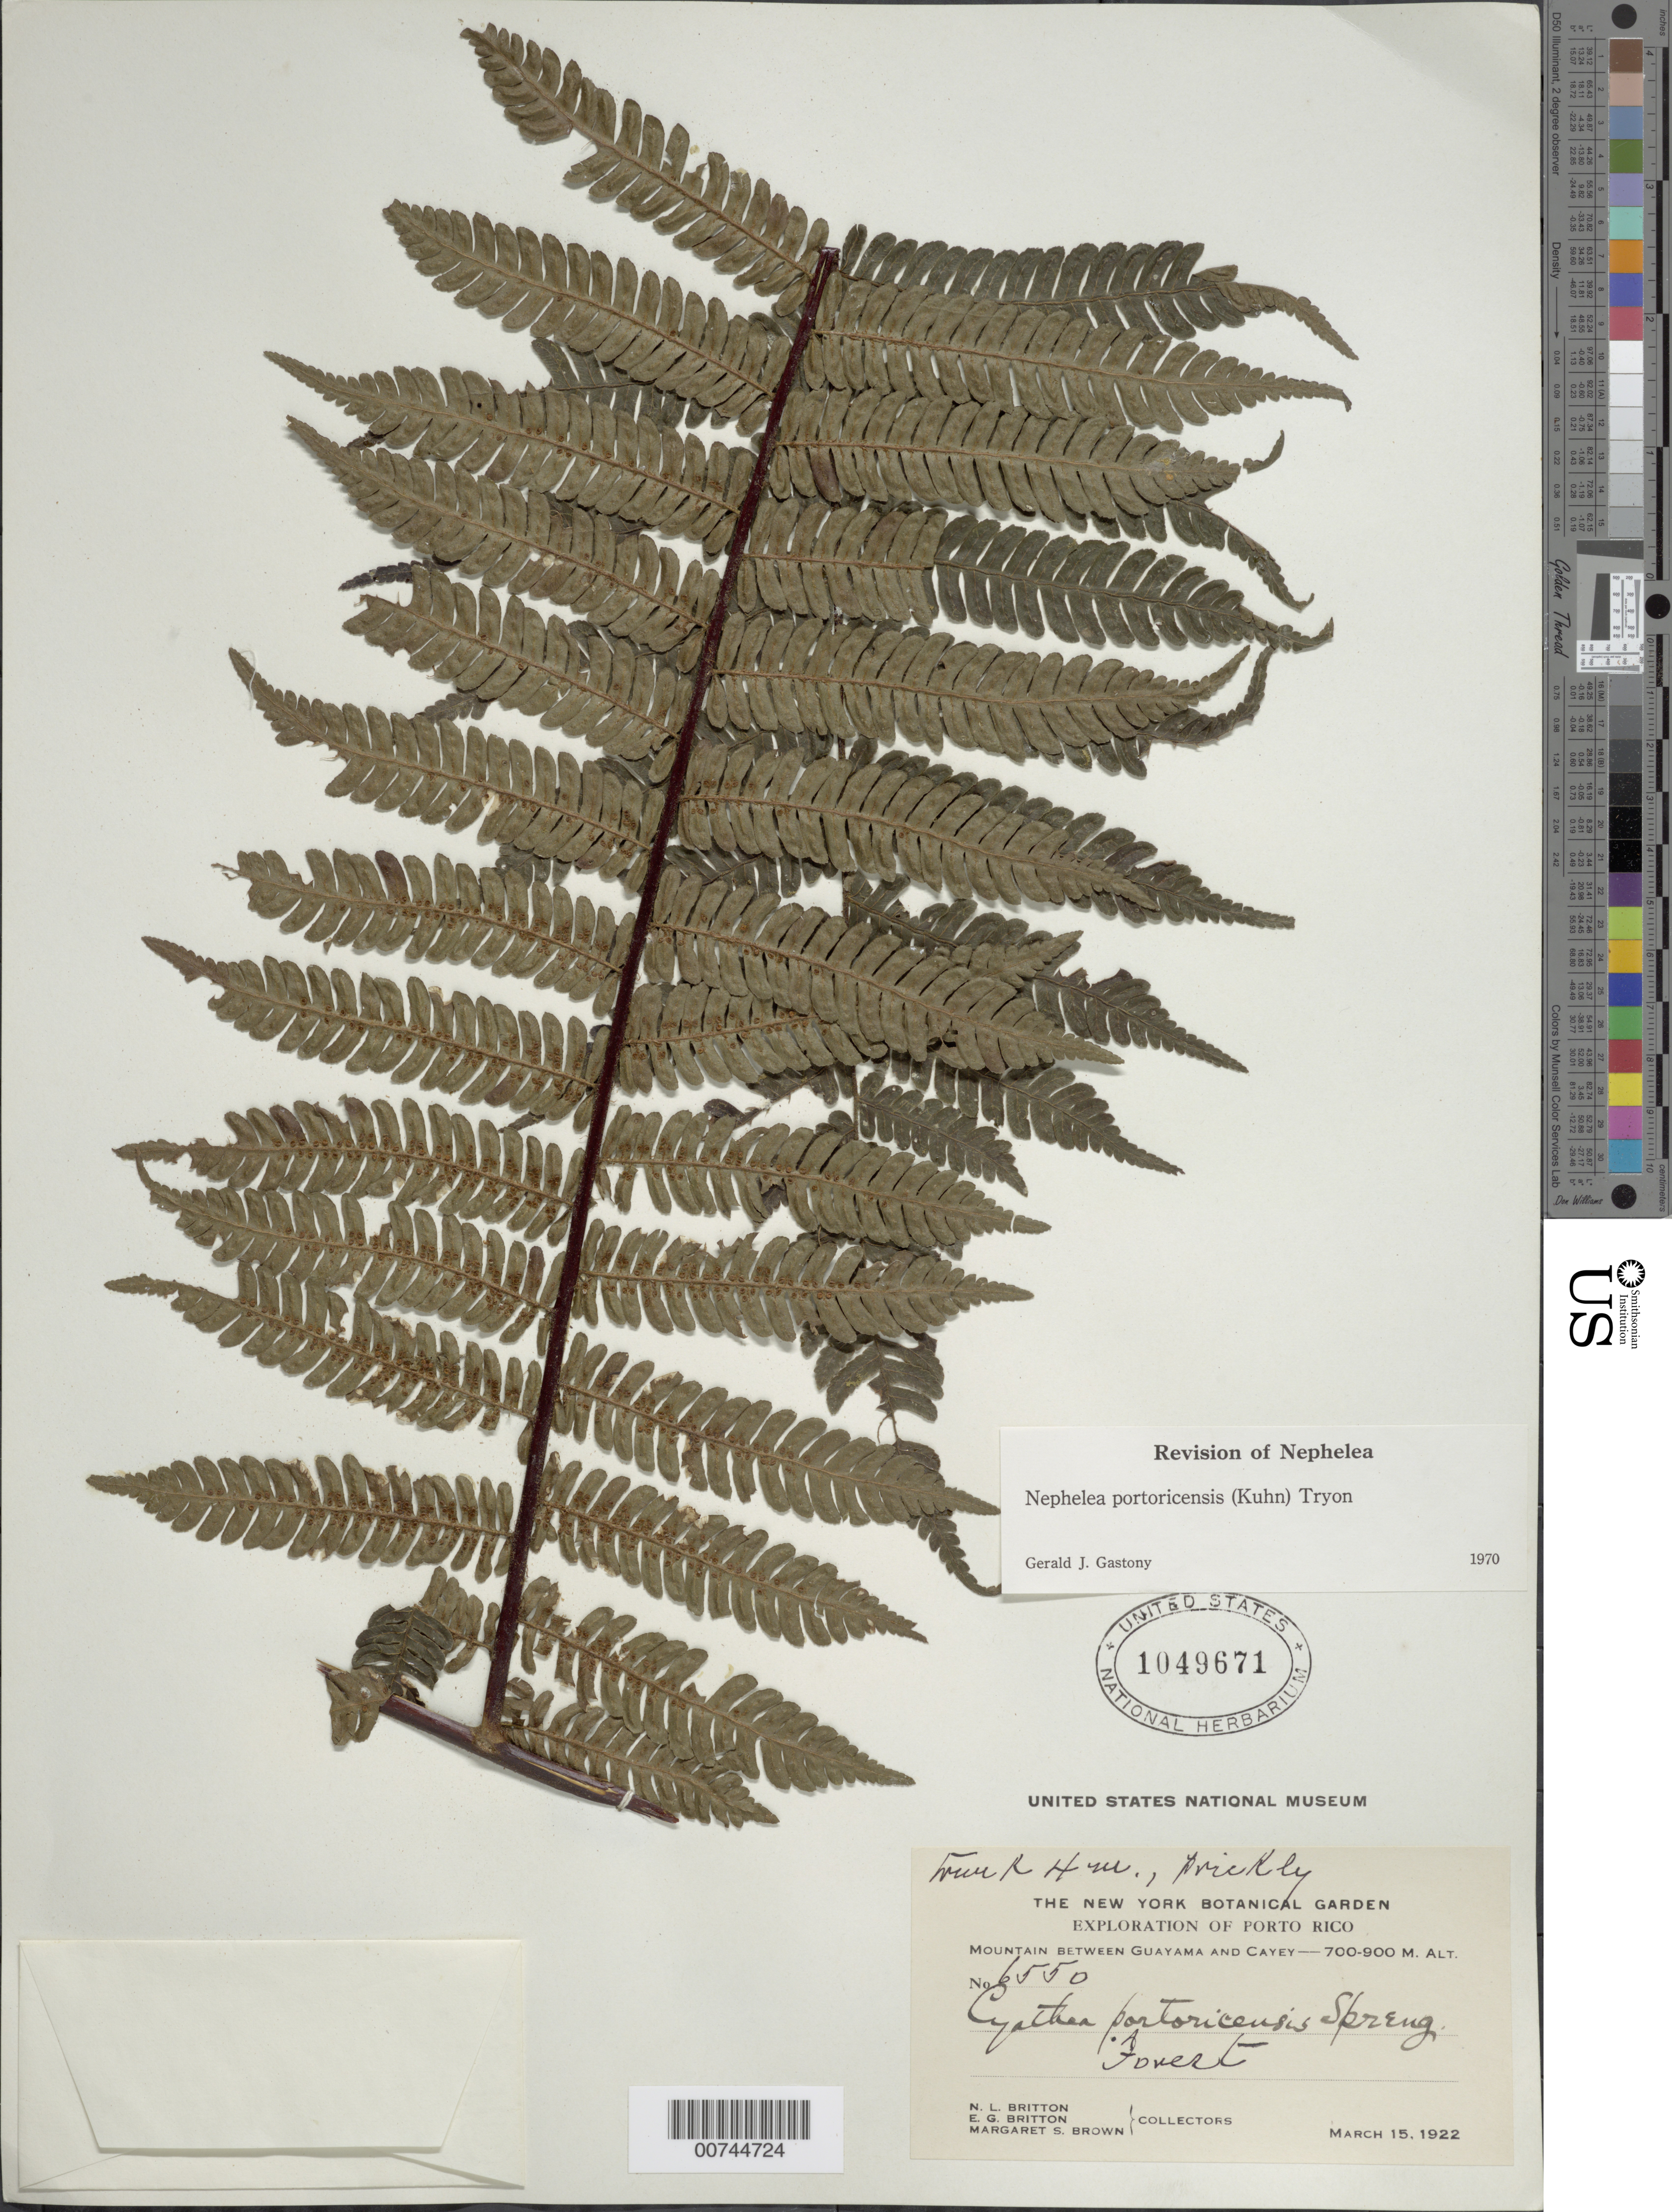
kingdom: Plantae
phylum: Tracheophyta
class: Polypodiopsida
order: Cyatheales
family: Cyatheaceae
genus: Alsophila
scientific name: Alsophila portoricensis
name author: (Spreng. ex Kuhn) D.S. Conant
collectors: N. Britton, E. G. Britton & M. S. Brown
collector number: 6550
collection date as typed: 15 Mar 1922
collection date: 1922-03-15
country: Puerto Rico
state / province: Cayey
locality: Mountain Between Guayama and Cayey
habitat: Forest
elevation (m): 700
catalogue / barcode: US 1049671